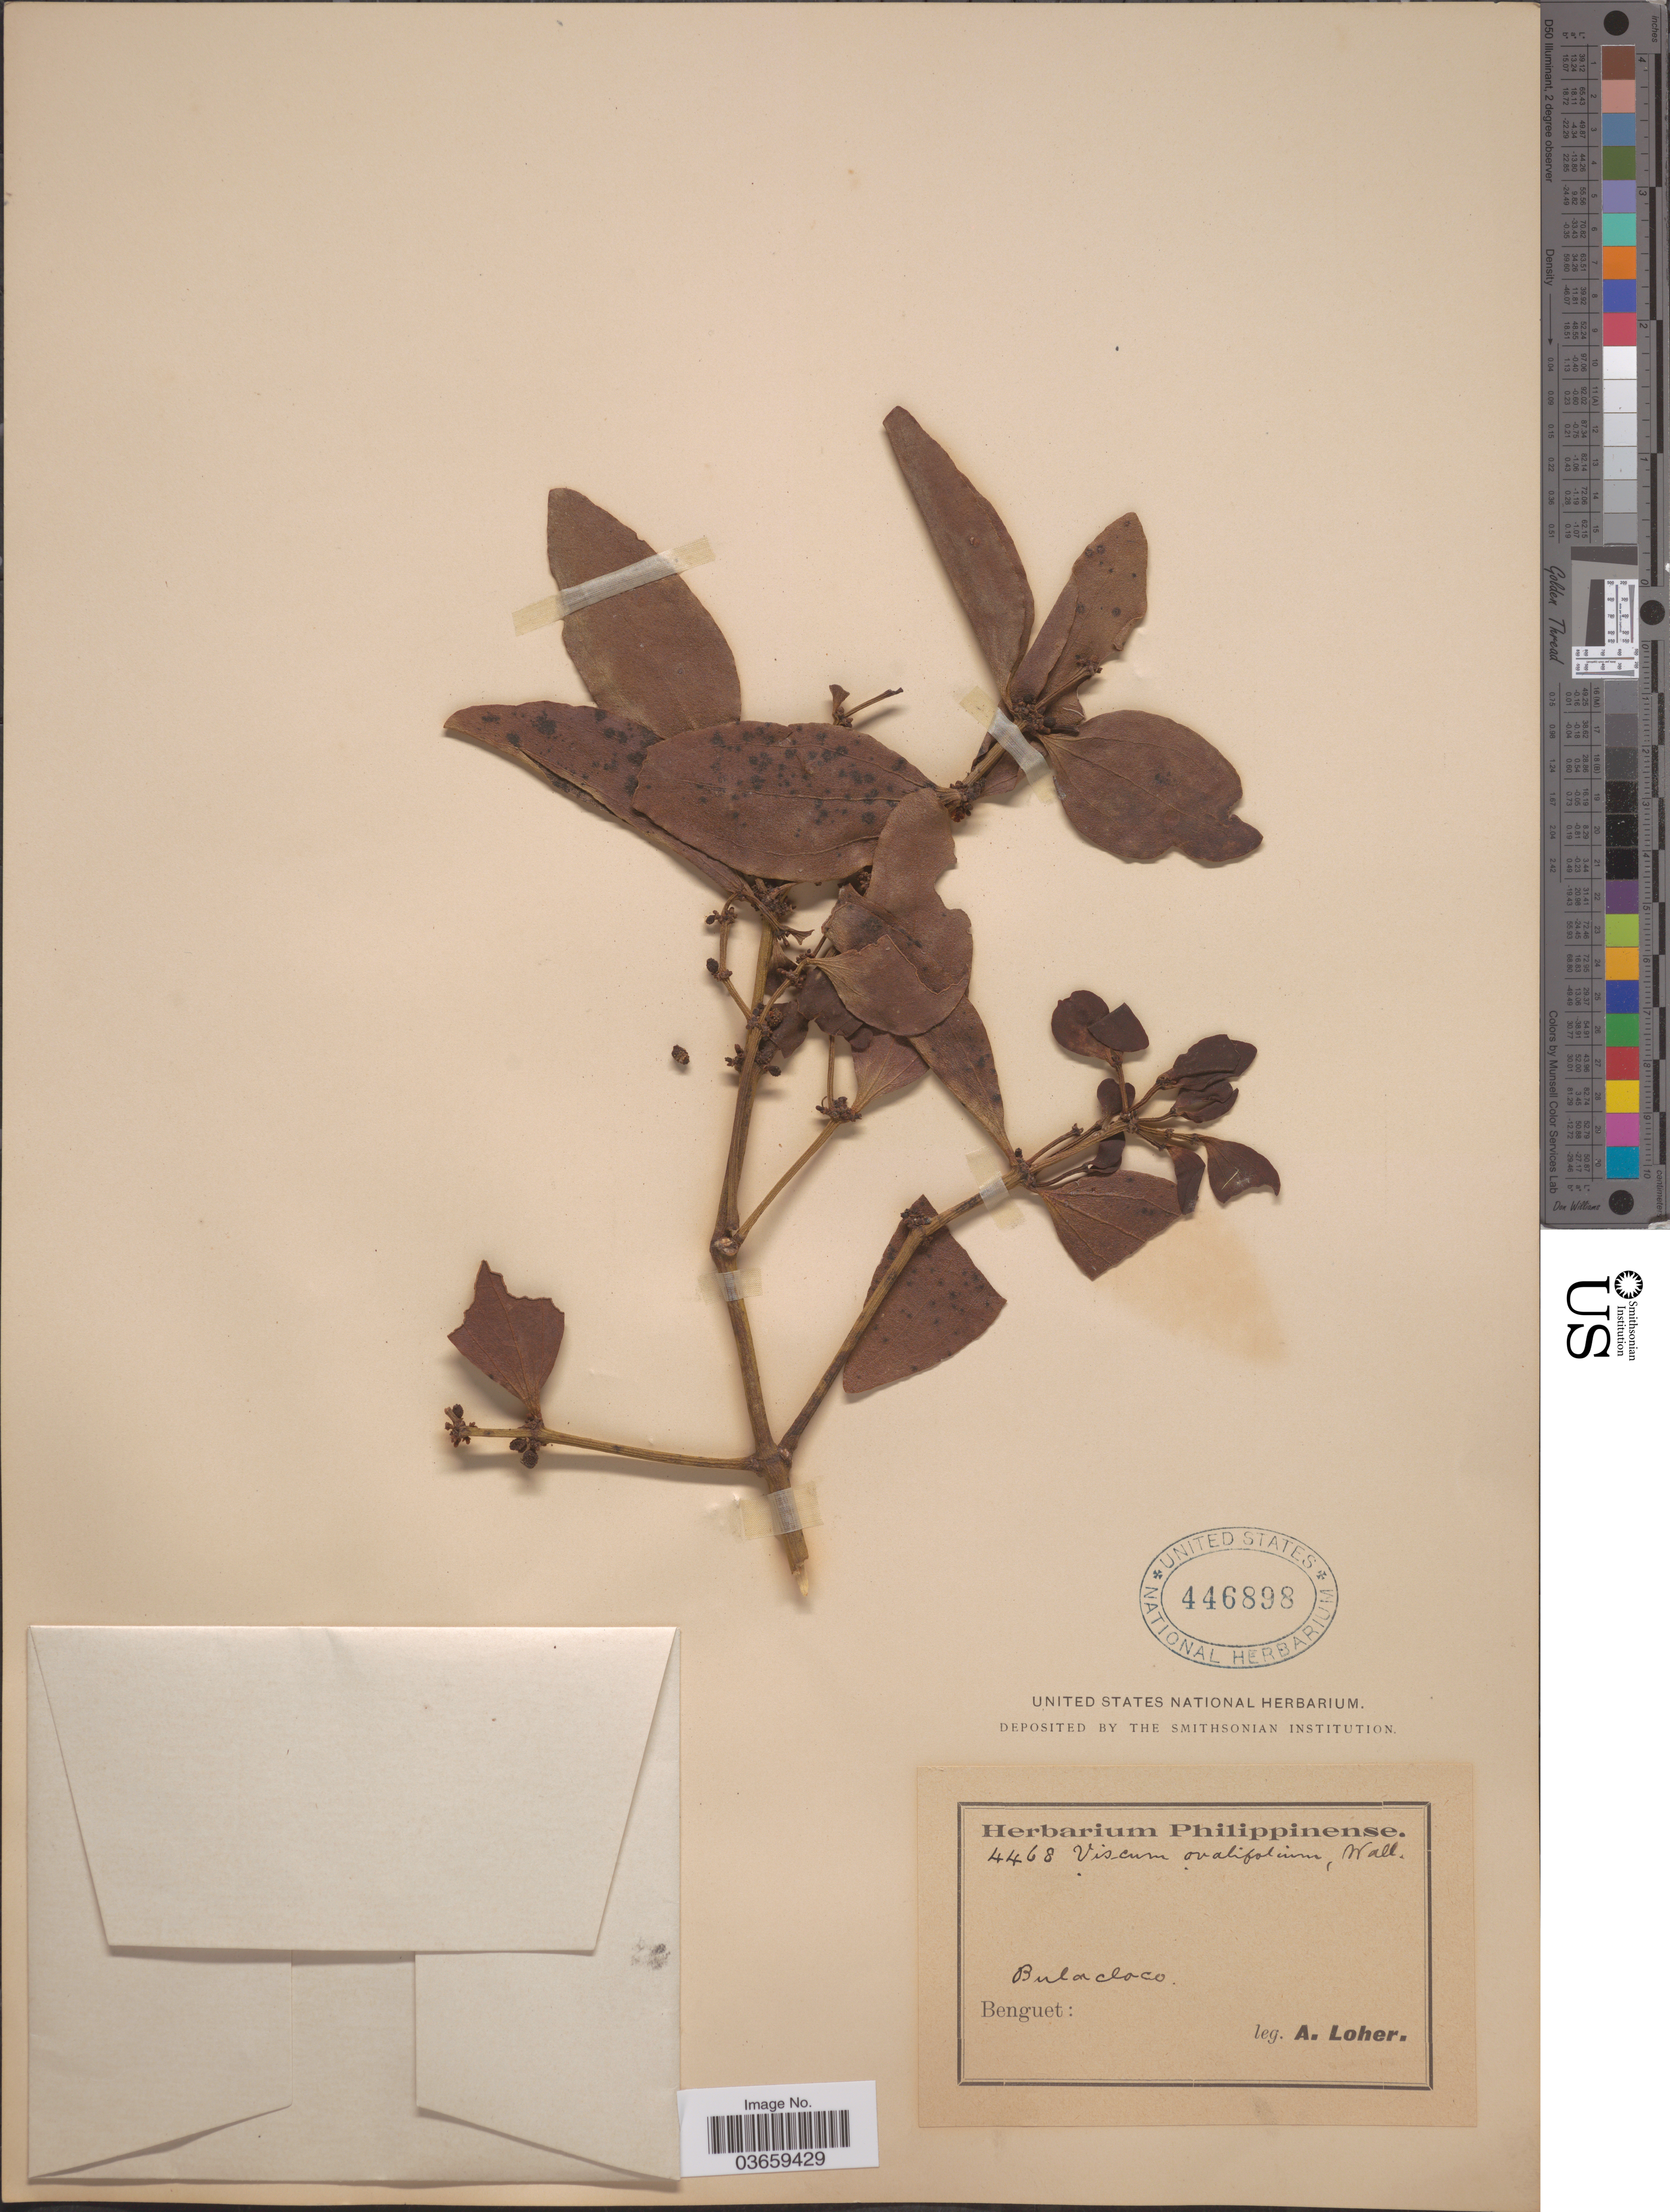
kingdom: Plantae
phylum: Tracheophyta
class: Magnoliopsida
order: Santalales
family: Viscaceae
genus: Viscum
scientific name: Viscum ovalifolium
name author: DC.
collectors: A. Loher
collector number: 4468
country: Philippines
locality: Benguet. Bula laco.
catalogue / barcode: US 446898